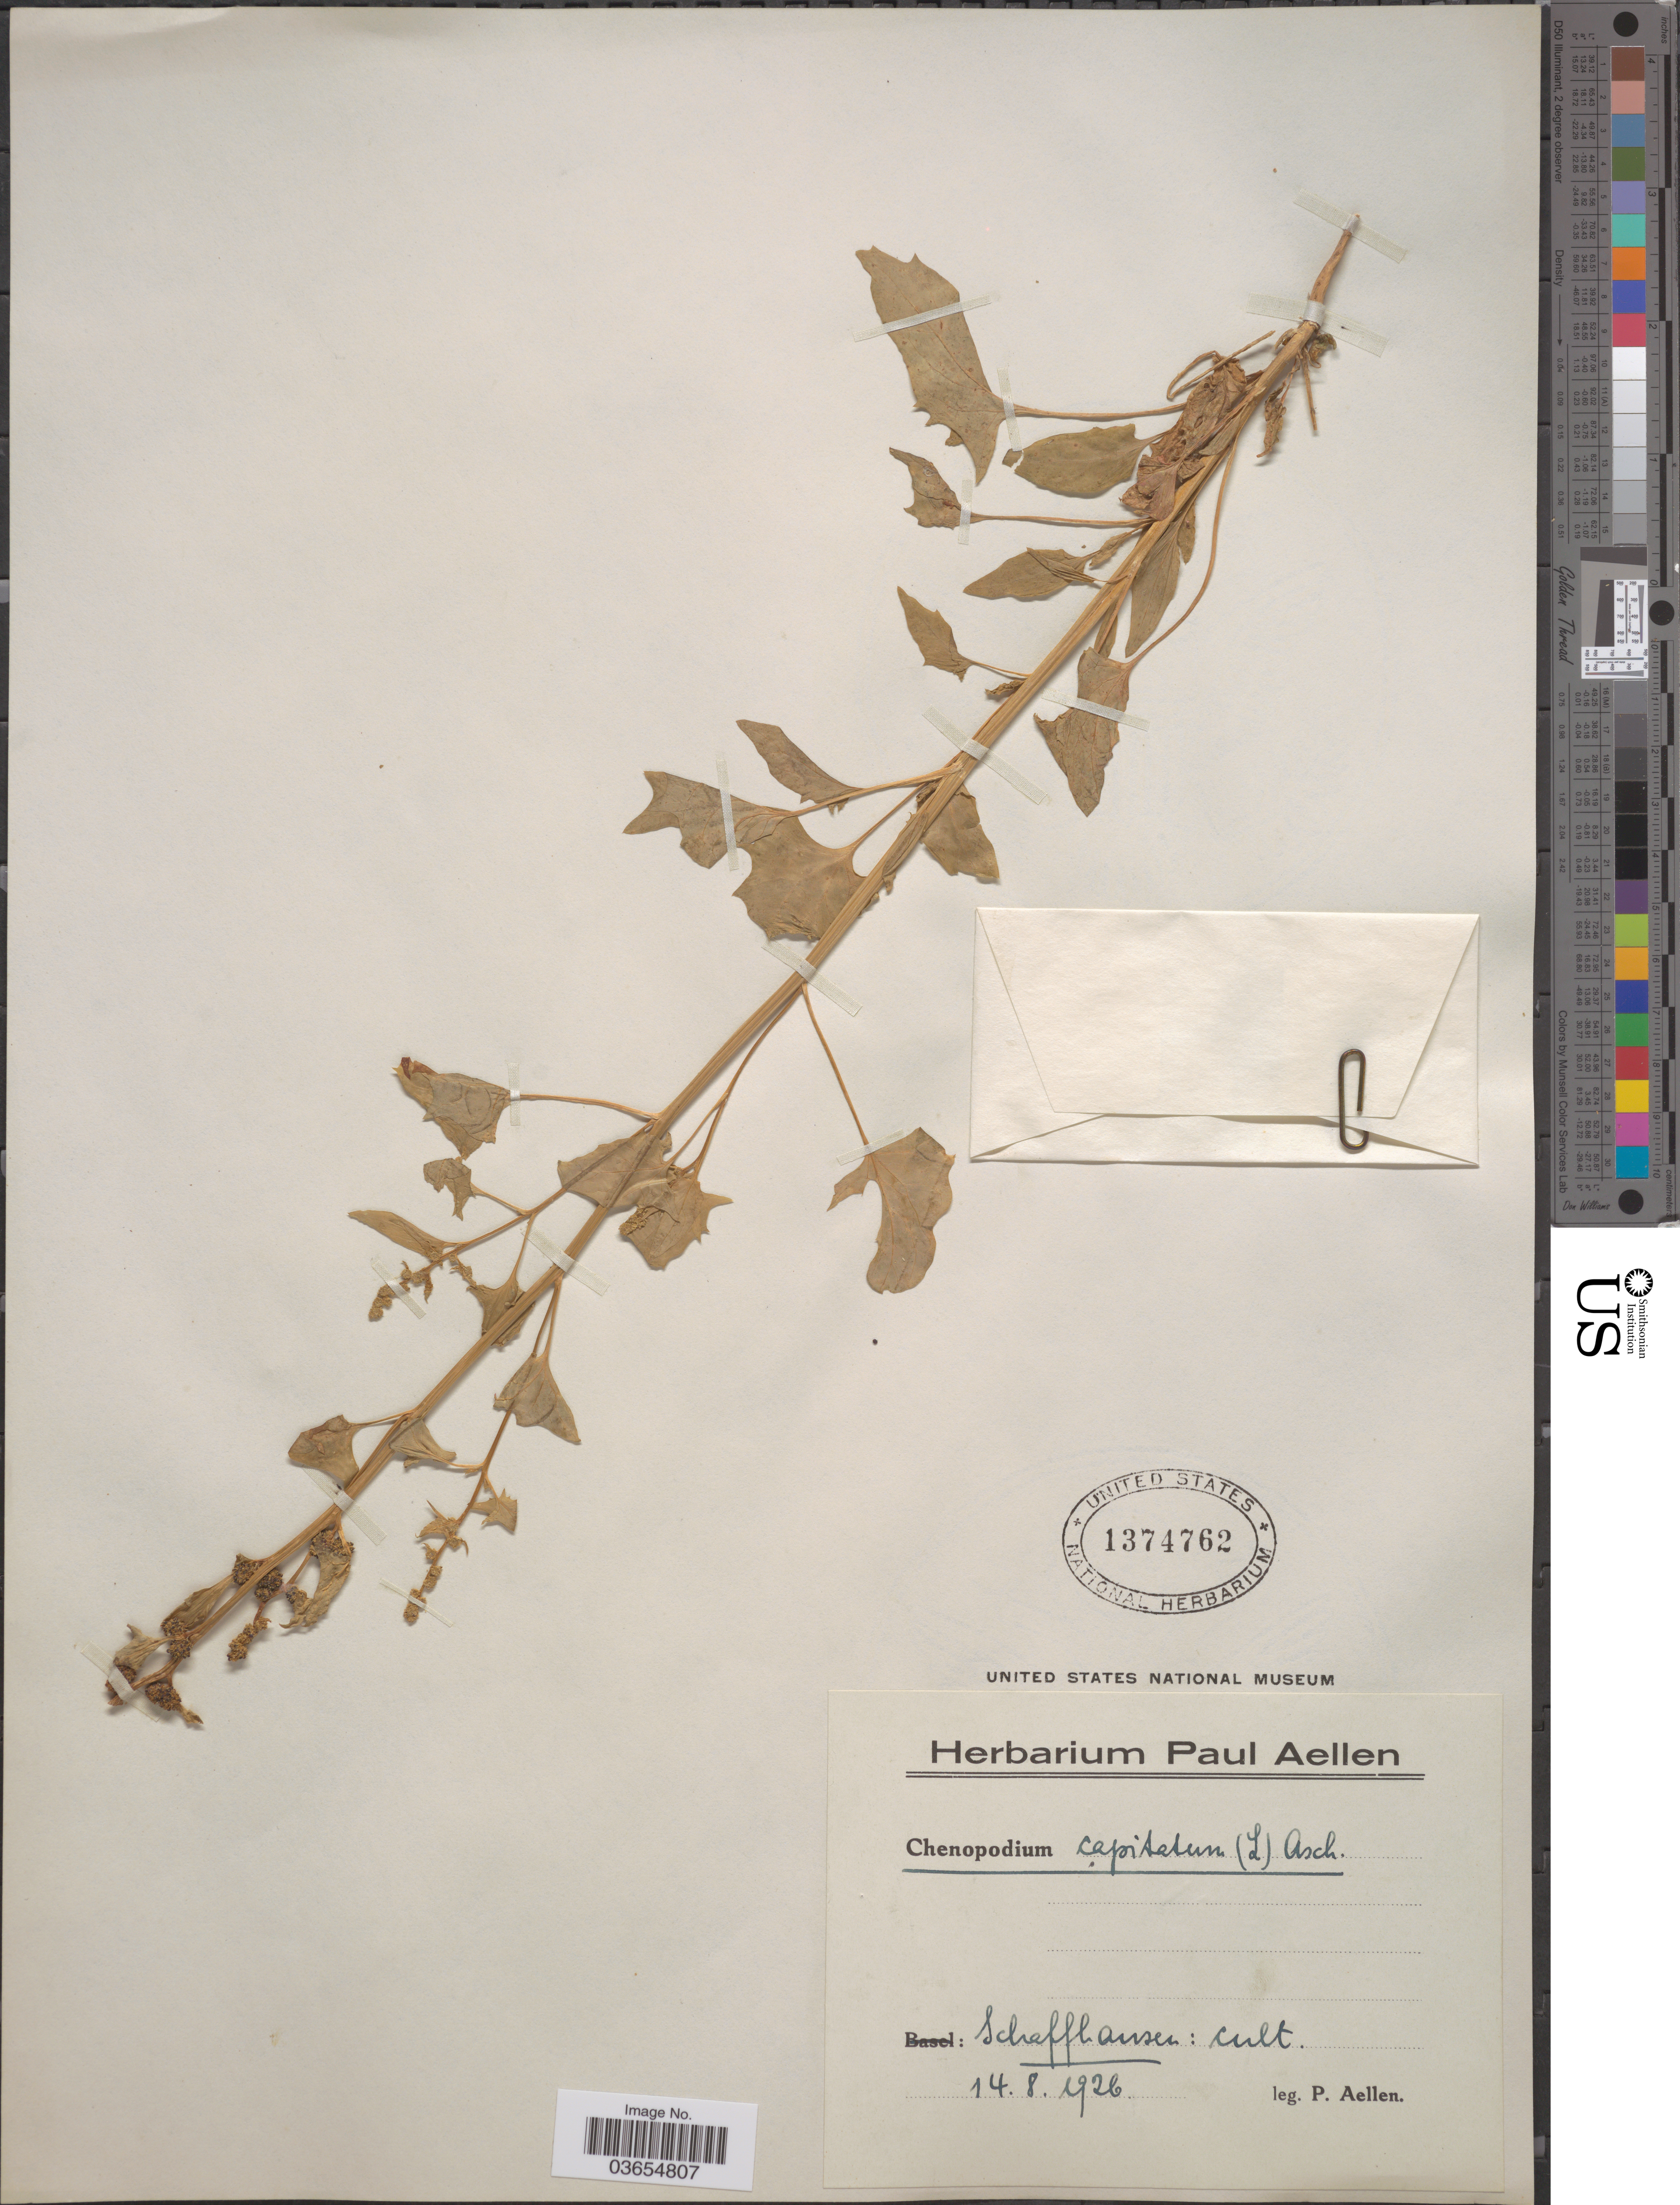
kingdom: Plantae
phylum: Tracheophyta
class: Magnoliopsida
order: Caryophyllales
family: Amaranthaceae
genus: Chenopodium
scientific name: Chenopodium capitatum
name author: (L.) Ambrosi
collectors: P. Aellen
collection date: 1926-08-14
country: Switzerland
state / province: Schaffhausen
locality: Cult.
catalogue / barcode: US 1374762